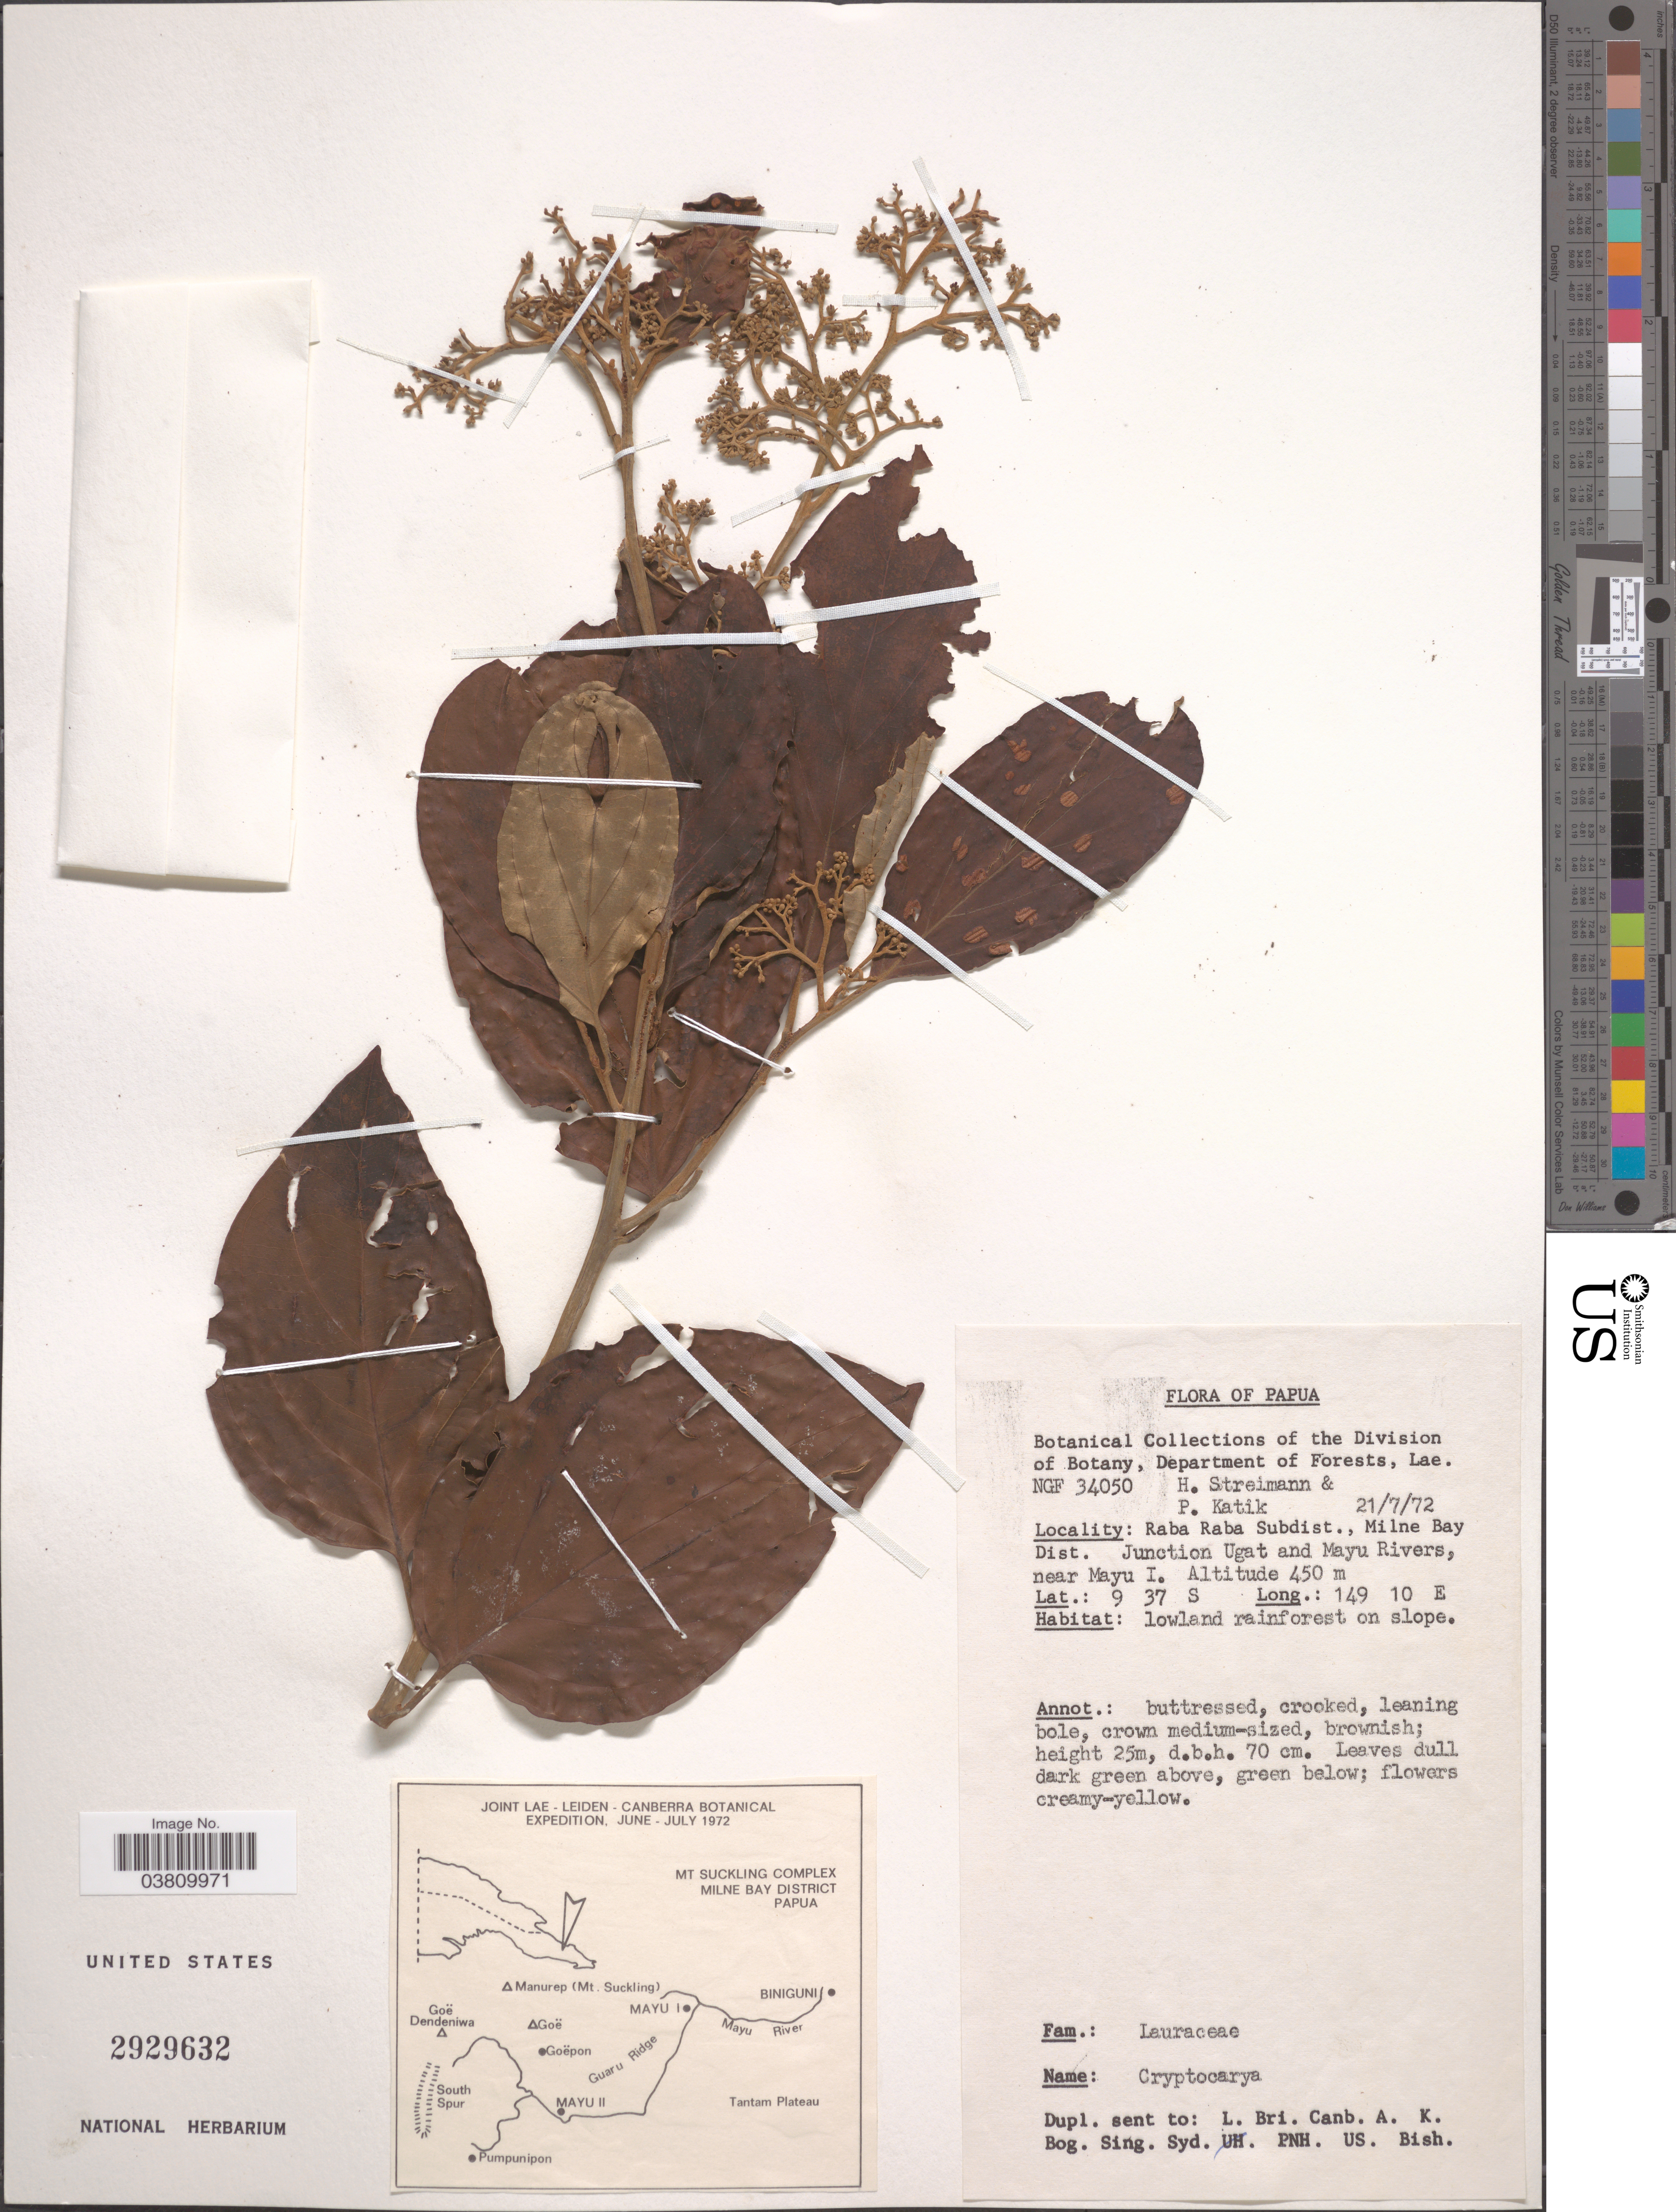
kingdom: Plantae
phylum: Tracheophyta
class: Magnoliopsida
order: Laurales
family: Lauraceae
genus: Cryptocarya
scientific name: Cryptocarya sp.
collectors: H. Streimann & P. Katik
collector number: NGF34050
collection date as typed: Transcribed d/m/y: 21/7/72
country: Papua New Guinea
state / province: Milne Bay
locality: Raba Raba Subdist., Milne Bay Dist. Junction Ugat and Mayu Rivers, near Mayu I.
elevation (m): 450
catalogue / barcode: US 2929632